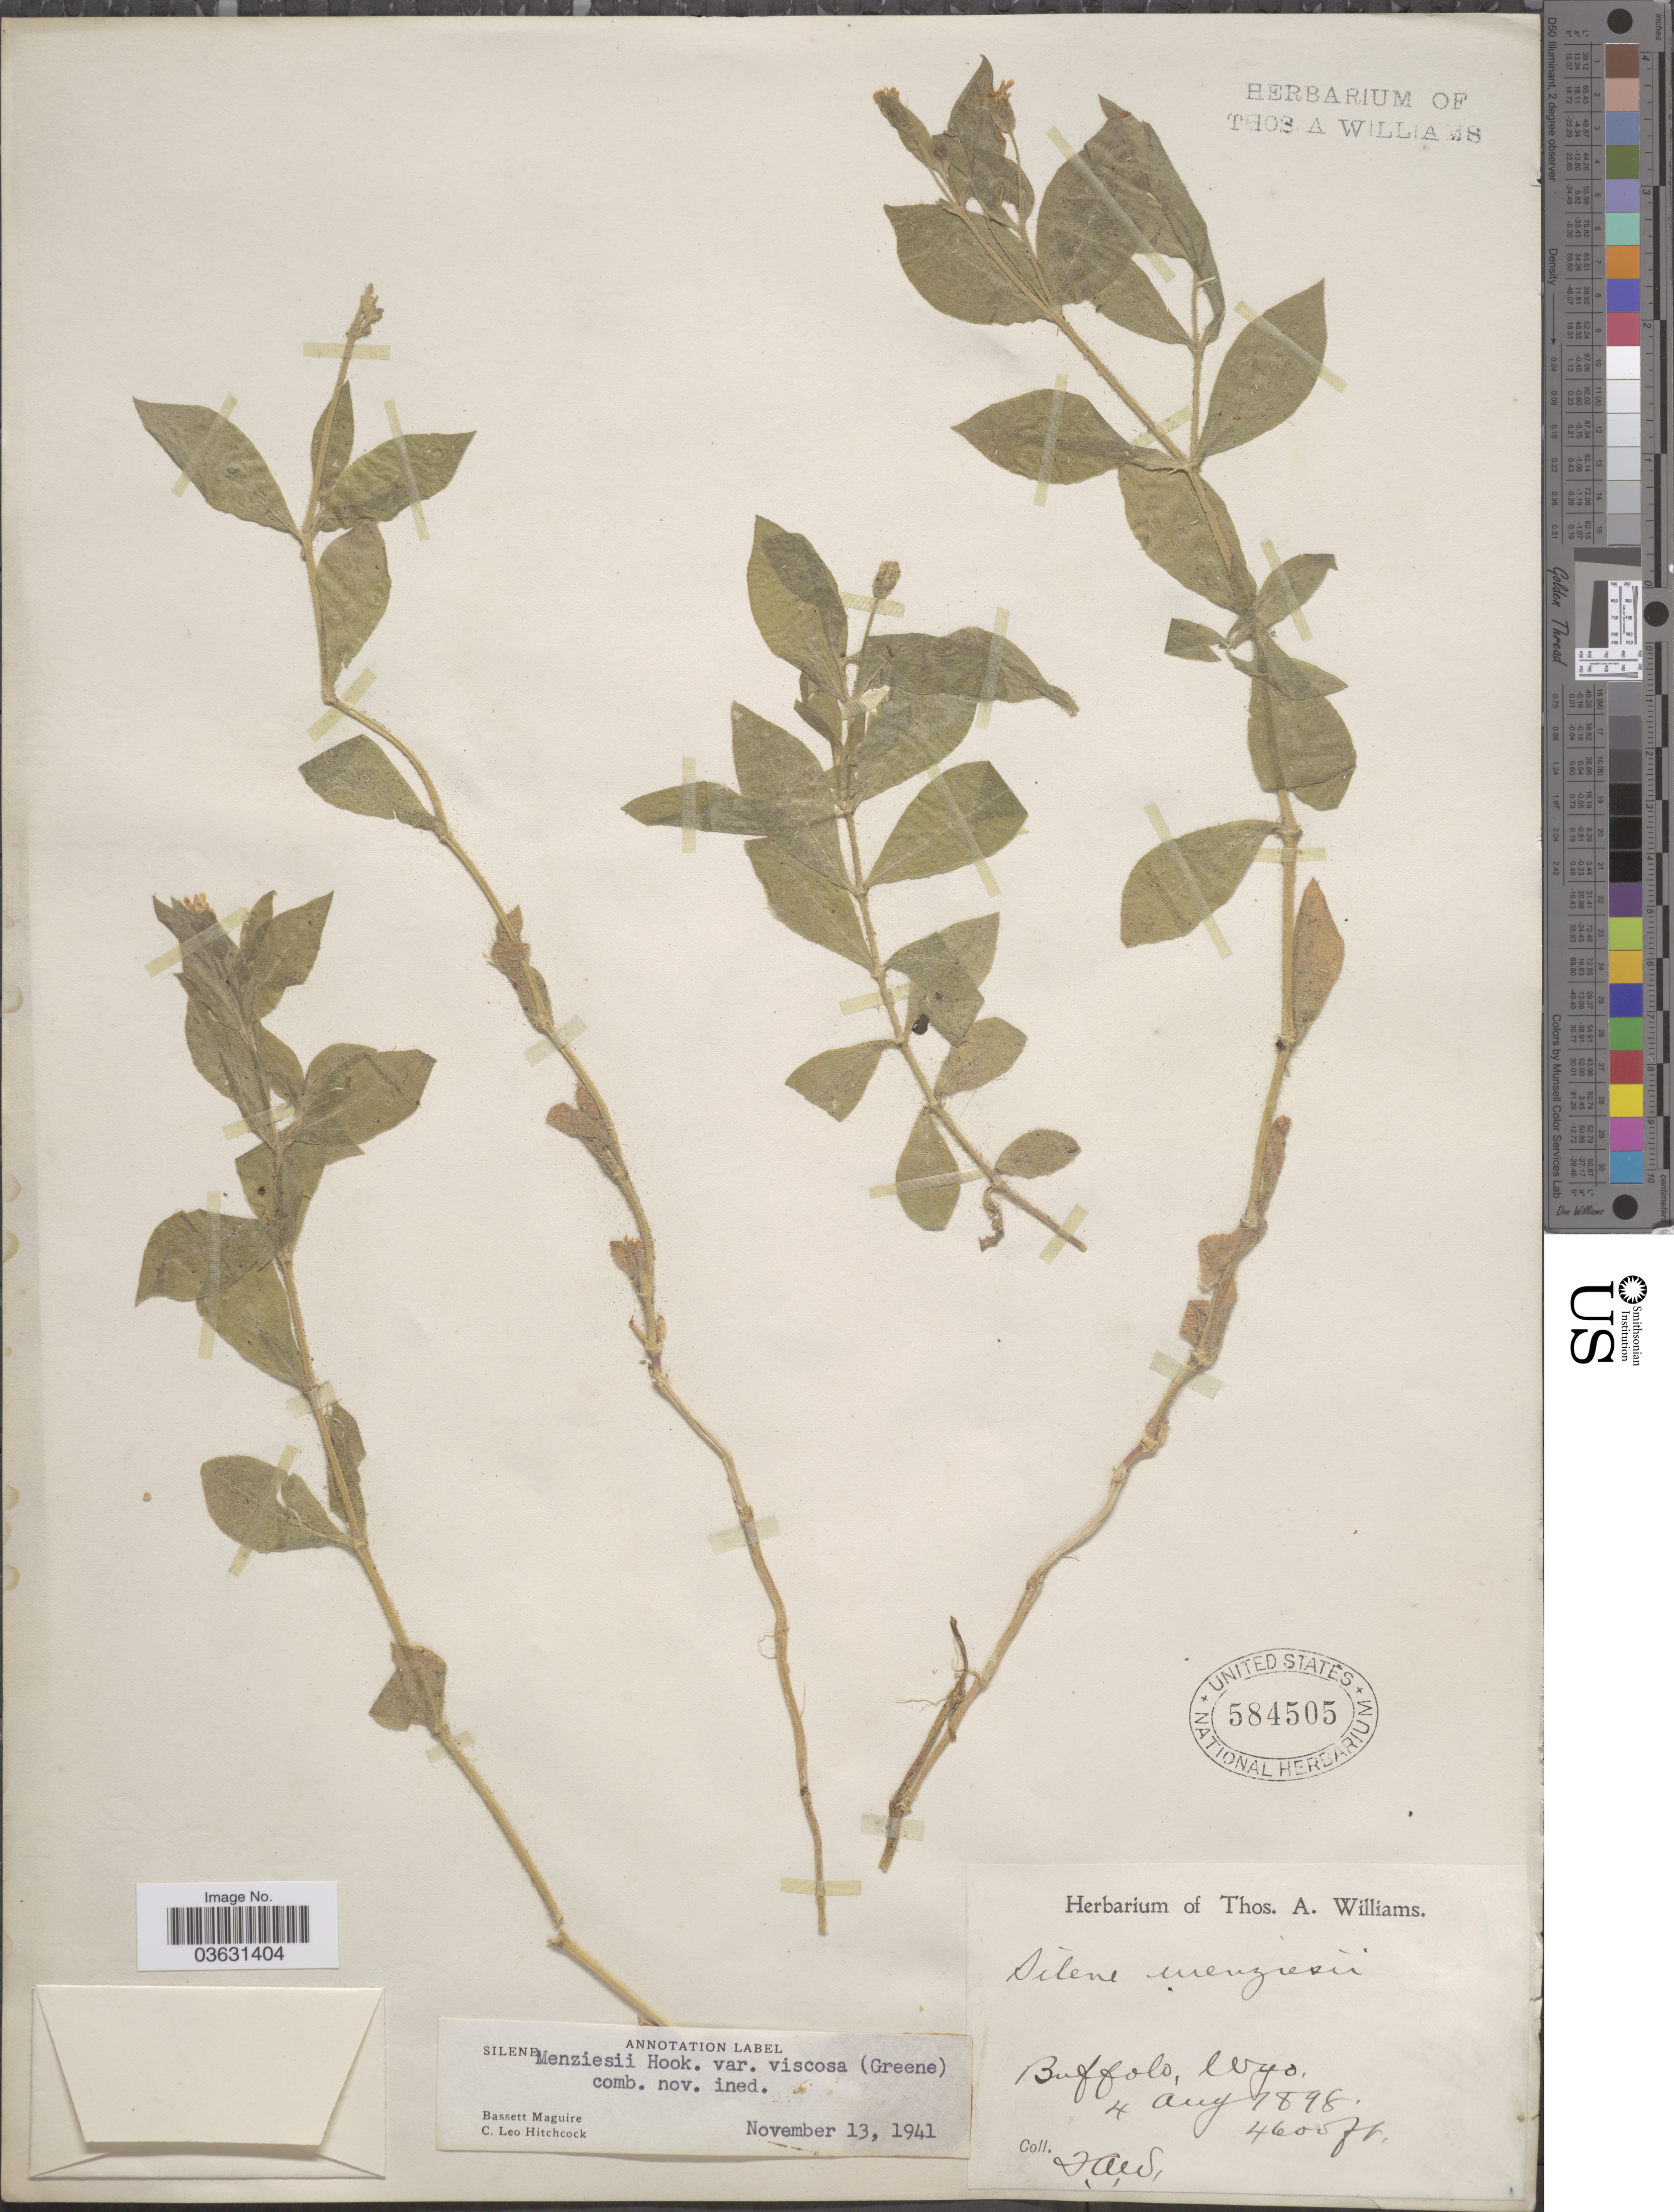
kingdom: Plantae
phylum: Tracheophyta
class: Magnoliopsida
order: Caryophyllales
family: Caryophyllaceae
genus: Silene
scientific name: Silene menziesii var. viscosa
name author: (Greene) C.L. Hitchc. & Maguire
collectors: T. A. Williams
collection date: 1898-08-04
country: United States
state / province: Wyoming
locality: Buffolo.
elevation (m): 1402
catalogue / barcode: US 584505